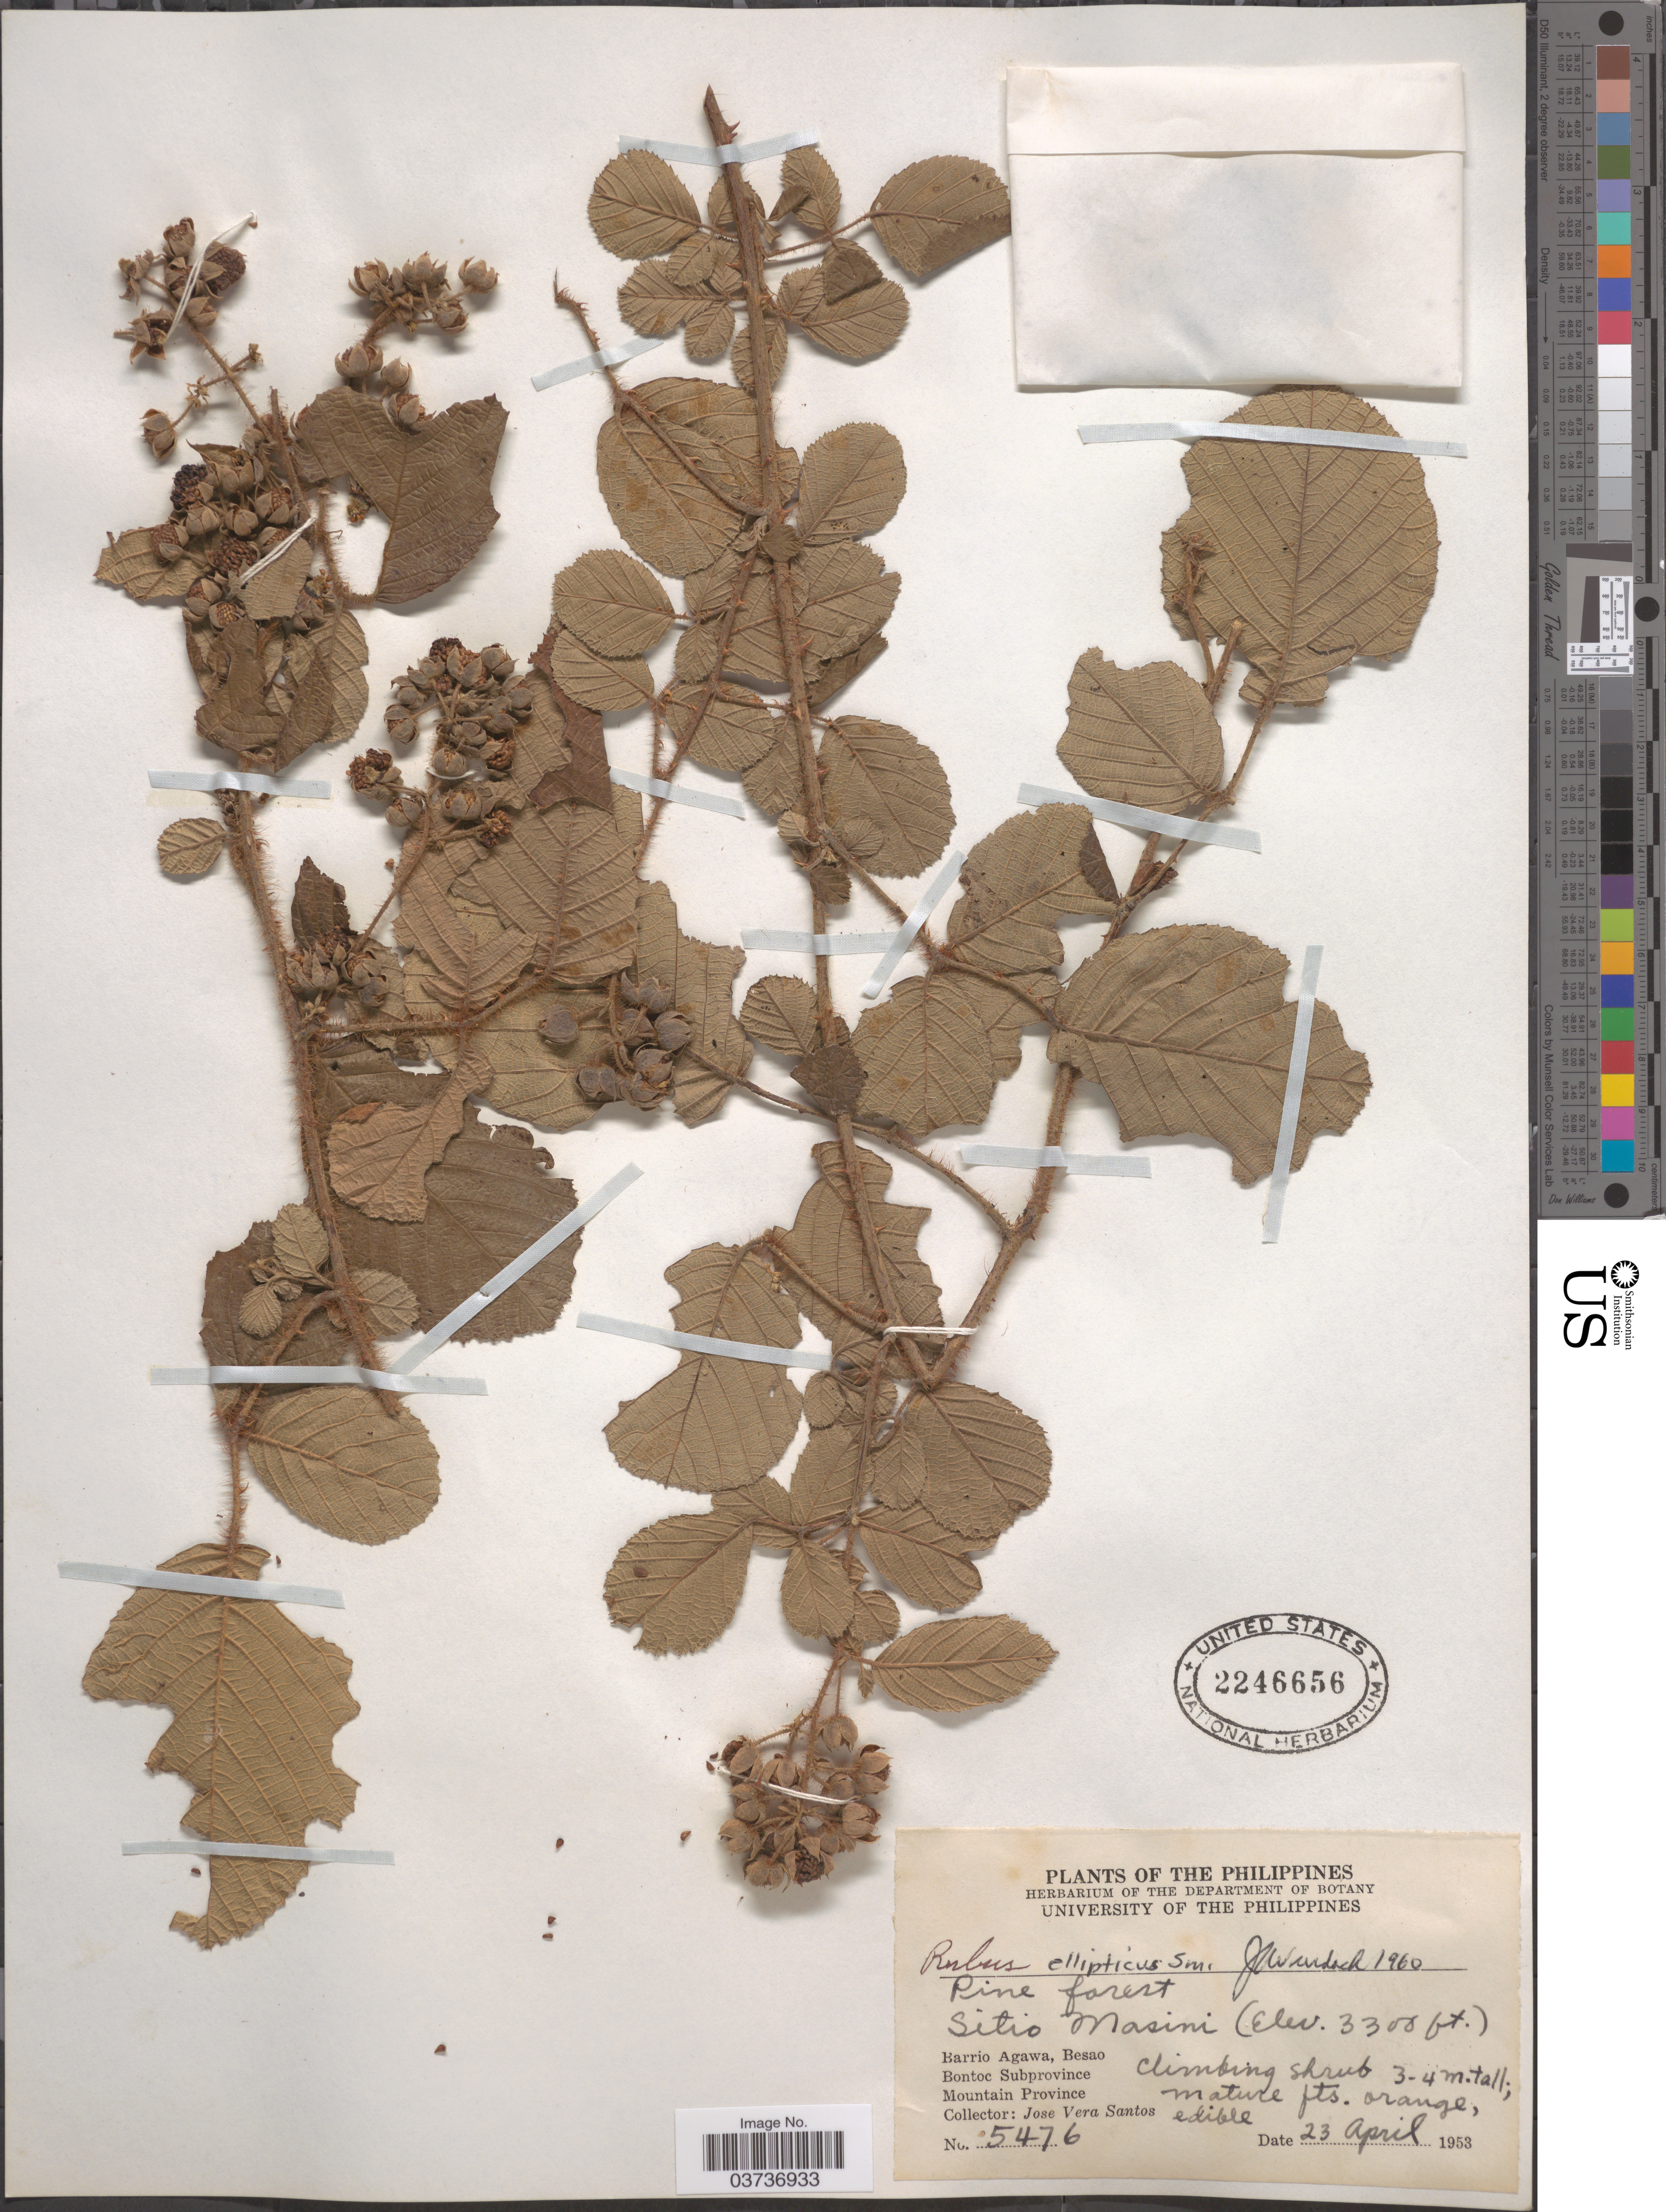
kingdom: Plantae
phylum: Tracheophyta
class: Magnoliopsida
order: Rosales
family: Rosaceae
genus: Rubus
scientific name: Rubus ellipticus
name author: Sm.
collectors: J. Santos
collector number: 5476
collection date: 1953-04-23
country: Philippines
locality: Sitio Masini. Barrio Agawa, Besao. Bontoc Subprovince. Mountain Province.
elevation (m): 1006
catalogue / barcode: US 2246656